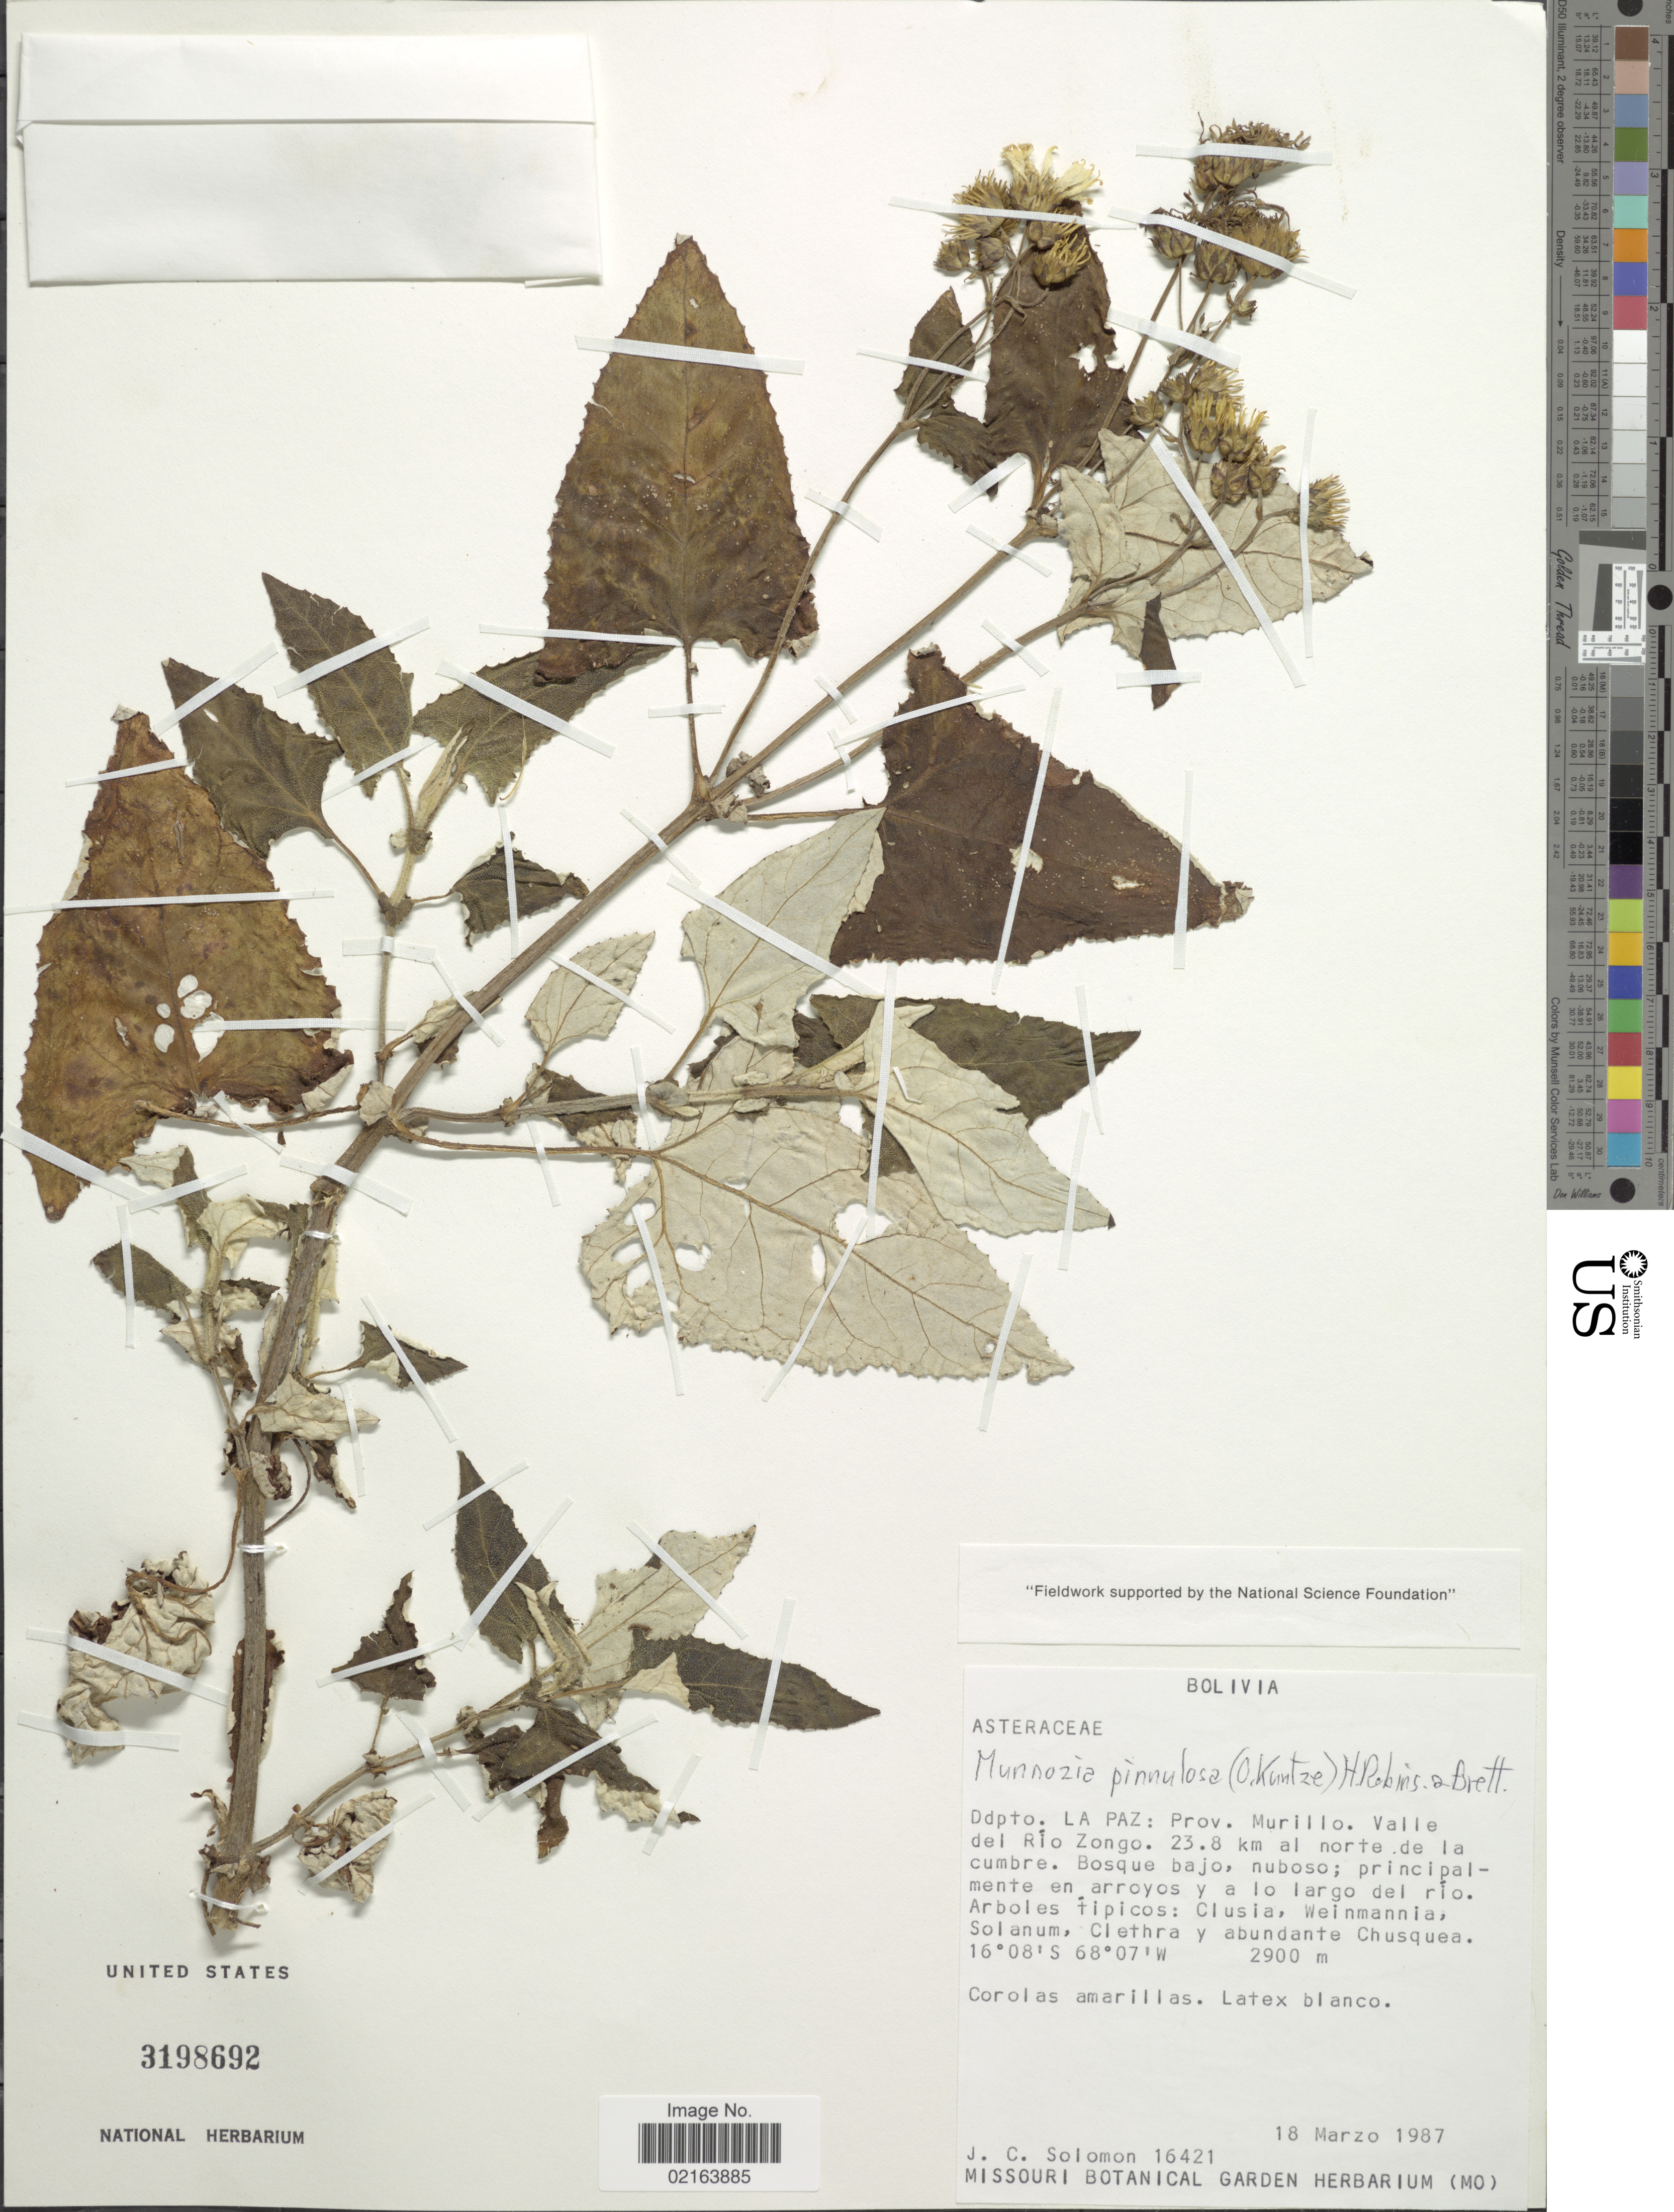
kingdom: Plantae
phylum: Tracheophyta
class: Magnoliopsida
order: Asterales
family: Asteraceae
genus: Munnozia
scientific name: Munnozia pinnulosa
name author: (Kuntze) H. Rob. & Brettell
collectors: J. C. Solomon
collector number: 16421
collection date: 1987-03-18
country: Bolivia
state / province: La Paz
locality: Dpto. La Paz: Pr ov. Murillo, Valle del Rio Zongo, 23.8 km al norte de la cumbre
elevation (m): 2900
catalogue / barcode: US 3198692